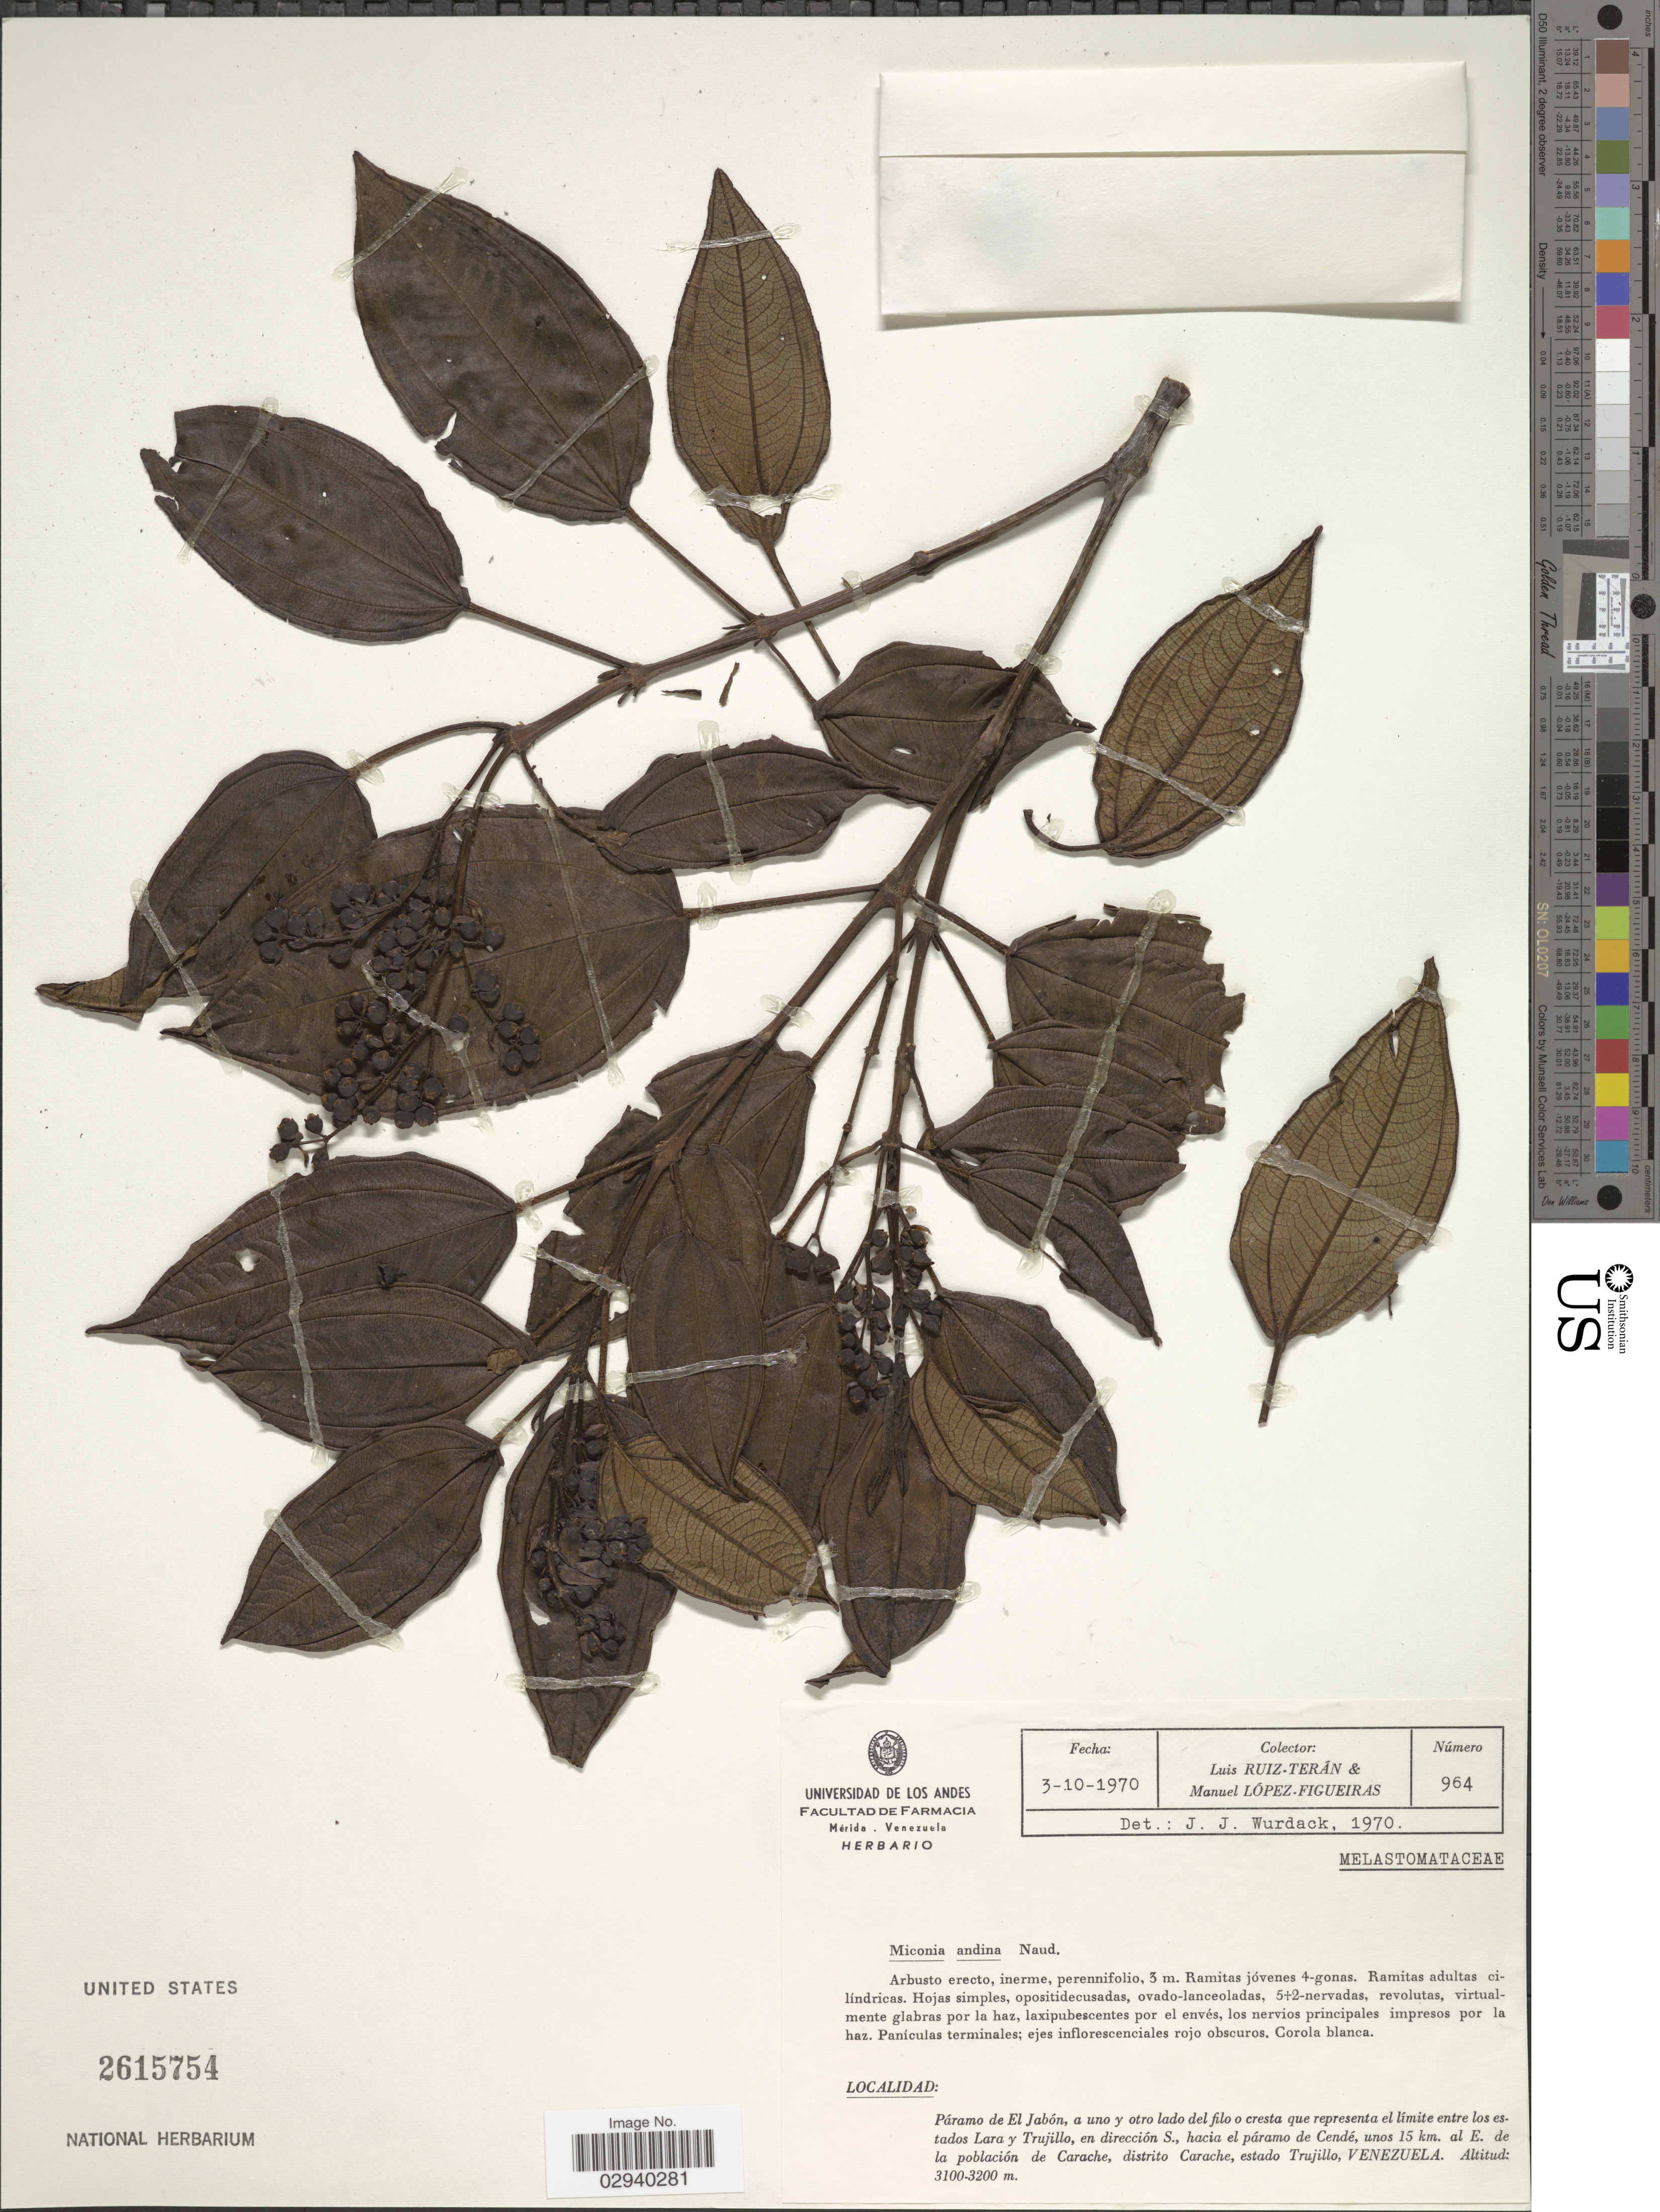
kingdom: Plantae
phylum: Tracheophyta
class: Magnoliopsida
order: Myrtales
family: Melastomataceae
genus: Miconia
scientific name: Miconia latifolia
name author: (D. Don) Naudin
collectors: L. E. Ruíz-Terán & M. López Figueiras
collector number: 964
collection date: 1970-10-03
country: Venezuela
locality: Páramo de El Jabón, a uno y otro lado del filo o cresta que representa el límite entre los estados Lara y Trujillo, en dirección S., hacia el páramo de Cendé, unos 15 km. al E. de la población sw Carache, distrito Carache.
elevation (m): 3100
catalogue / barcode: US 2615754